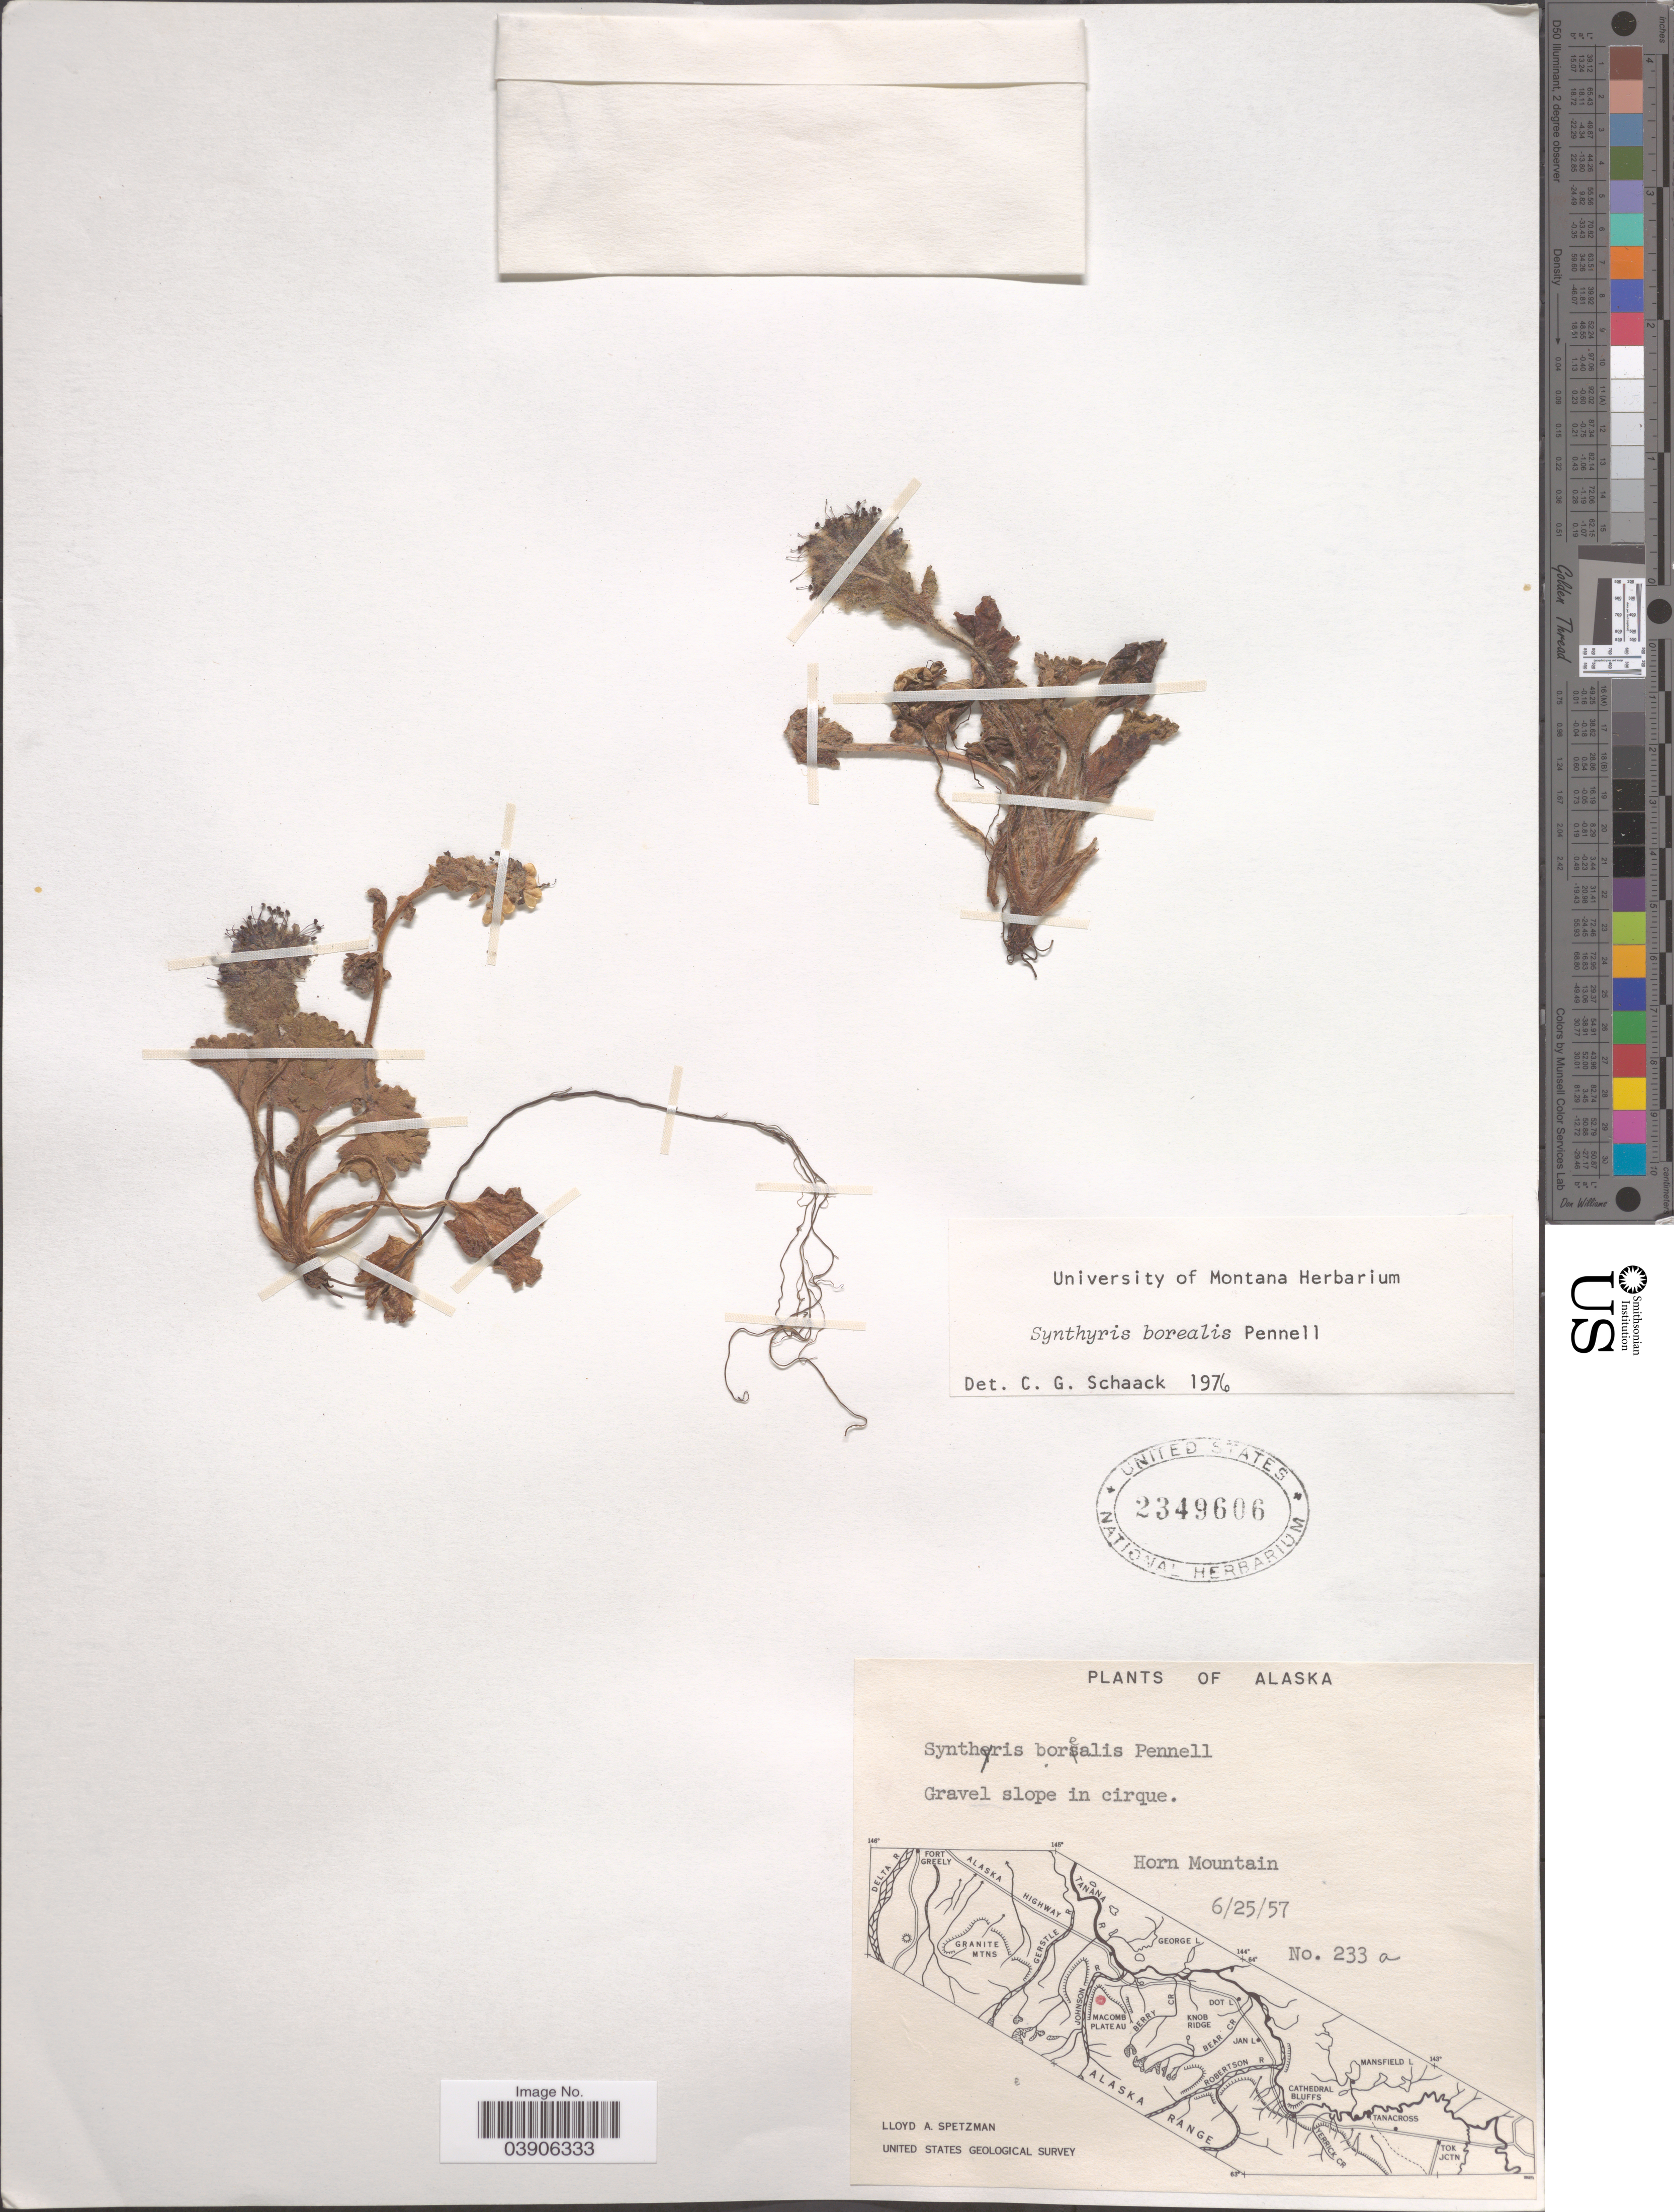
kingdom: Plantae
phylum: Tracheophyta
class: Magnoliopsida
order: Lamiales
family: Plantaginaceae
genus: Synthyris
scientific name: Synthyris borealis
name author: Pennell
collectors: L. Spetzman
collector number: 233a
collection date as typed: Transcribed d/m/y: 25/6/57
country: United States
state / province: Alaska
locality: Horn Mountain.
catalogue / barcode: US 2349606